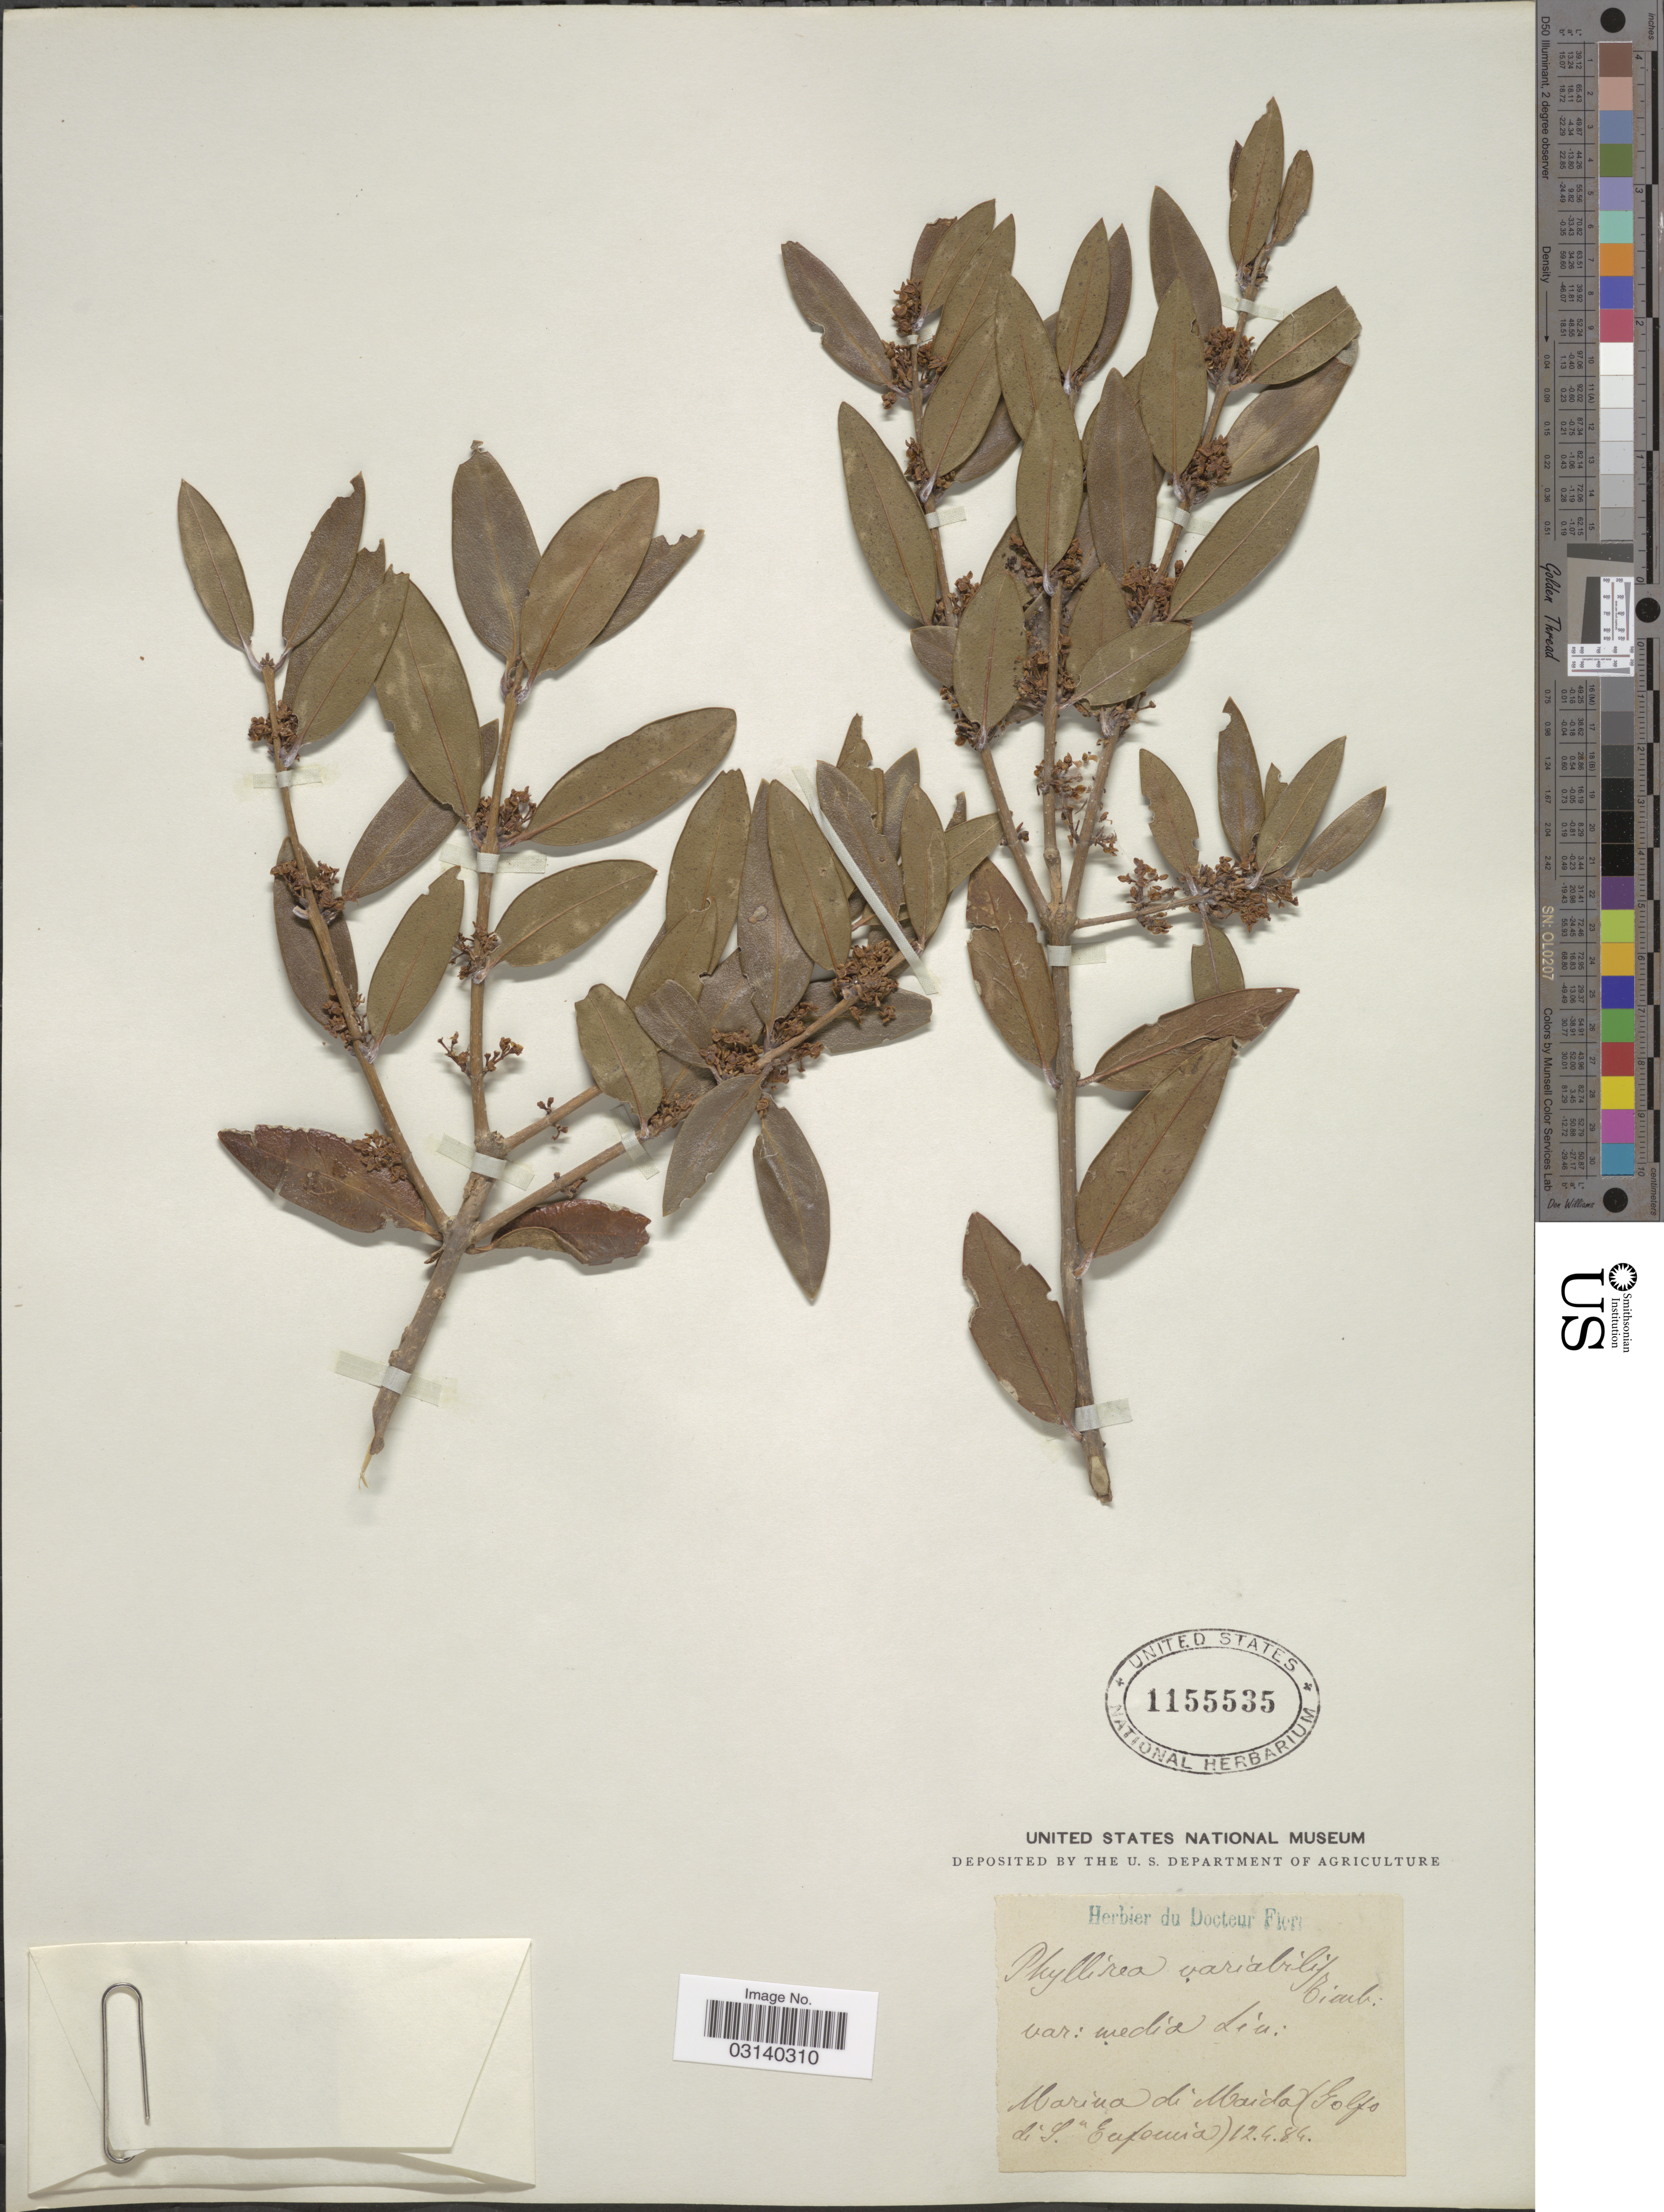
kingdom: Plantae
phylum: Tracheophyta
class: Magnoliopsida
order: Lamiales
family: Oleaceae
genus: Phillyrea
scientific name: Phillyrea variabilis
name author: Timb.-Lagr. ex Nyman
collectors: ex herb. Docteur Fiori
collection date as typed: Transcribed d/m/y: 12/4/84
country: Italy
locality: Marina di Maida (Golfo di S. Eufemia).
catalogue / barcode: US 1155535